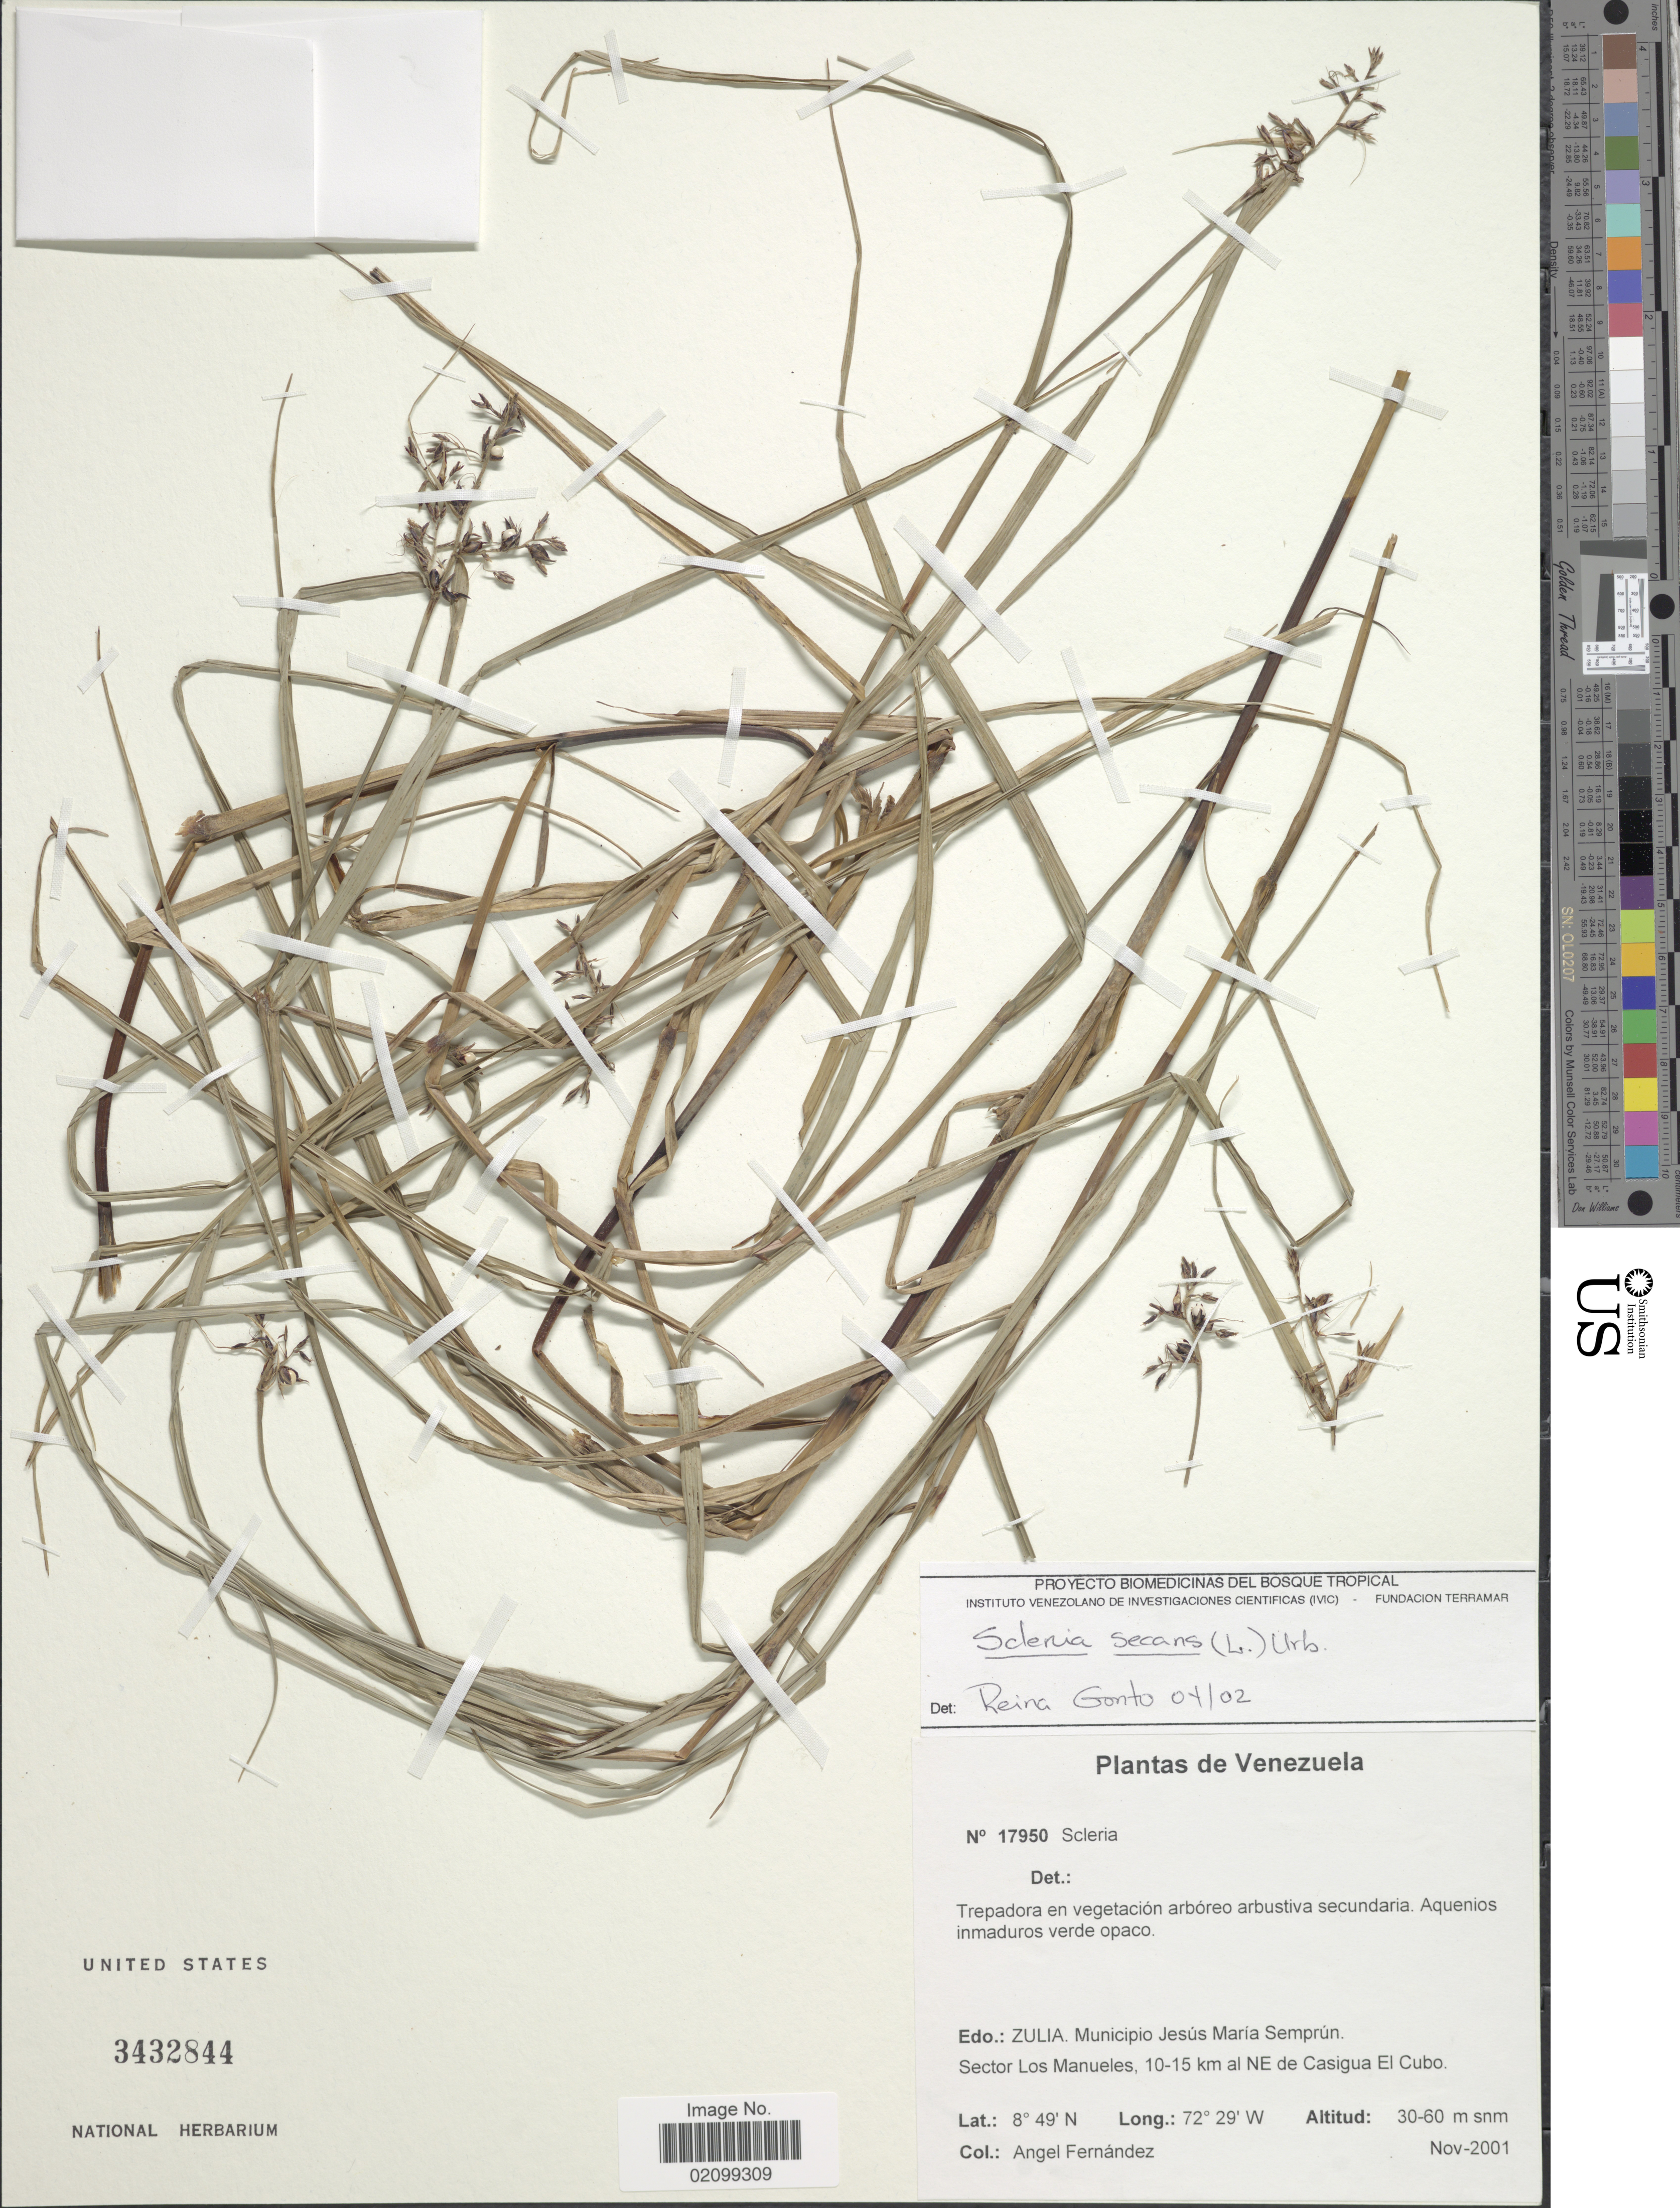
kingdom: Plantae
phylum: Tracheophyta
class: Liliopsida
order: Poales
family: Cyperaceae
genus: Scleria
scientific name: Scleria secans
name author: (L.) Urb.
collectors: Á. Fernández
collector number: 17950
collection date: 2001-11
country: Venezuela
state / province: Zulia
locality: Edo: Zulia. Municipio Jesus Maria Semprun. Sector Los Manueles, 10-15 km al NE de Casigua El Cubo.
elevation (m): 30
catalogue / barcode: US 3432844